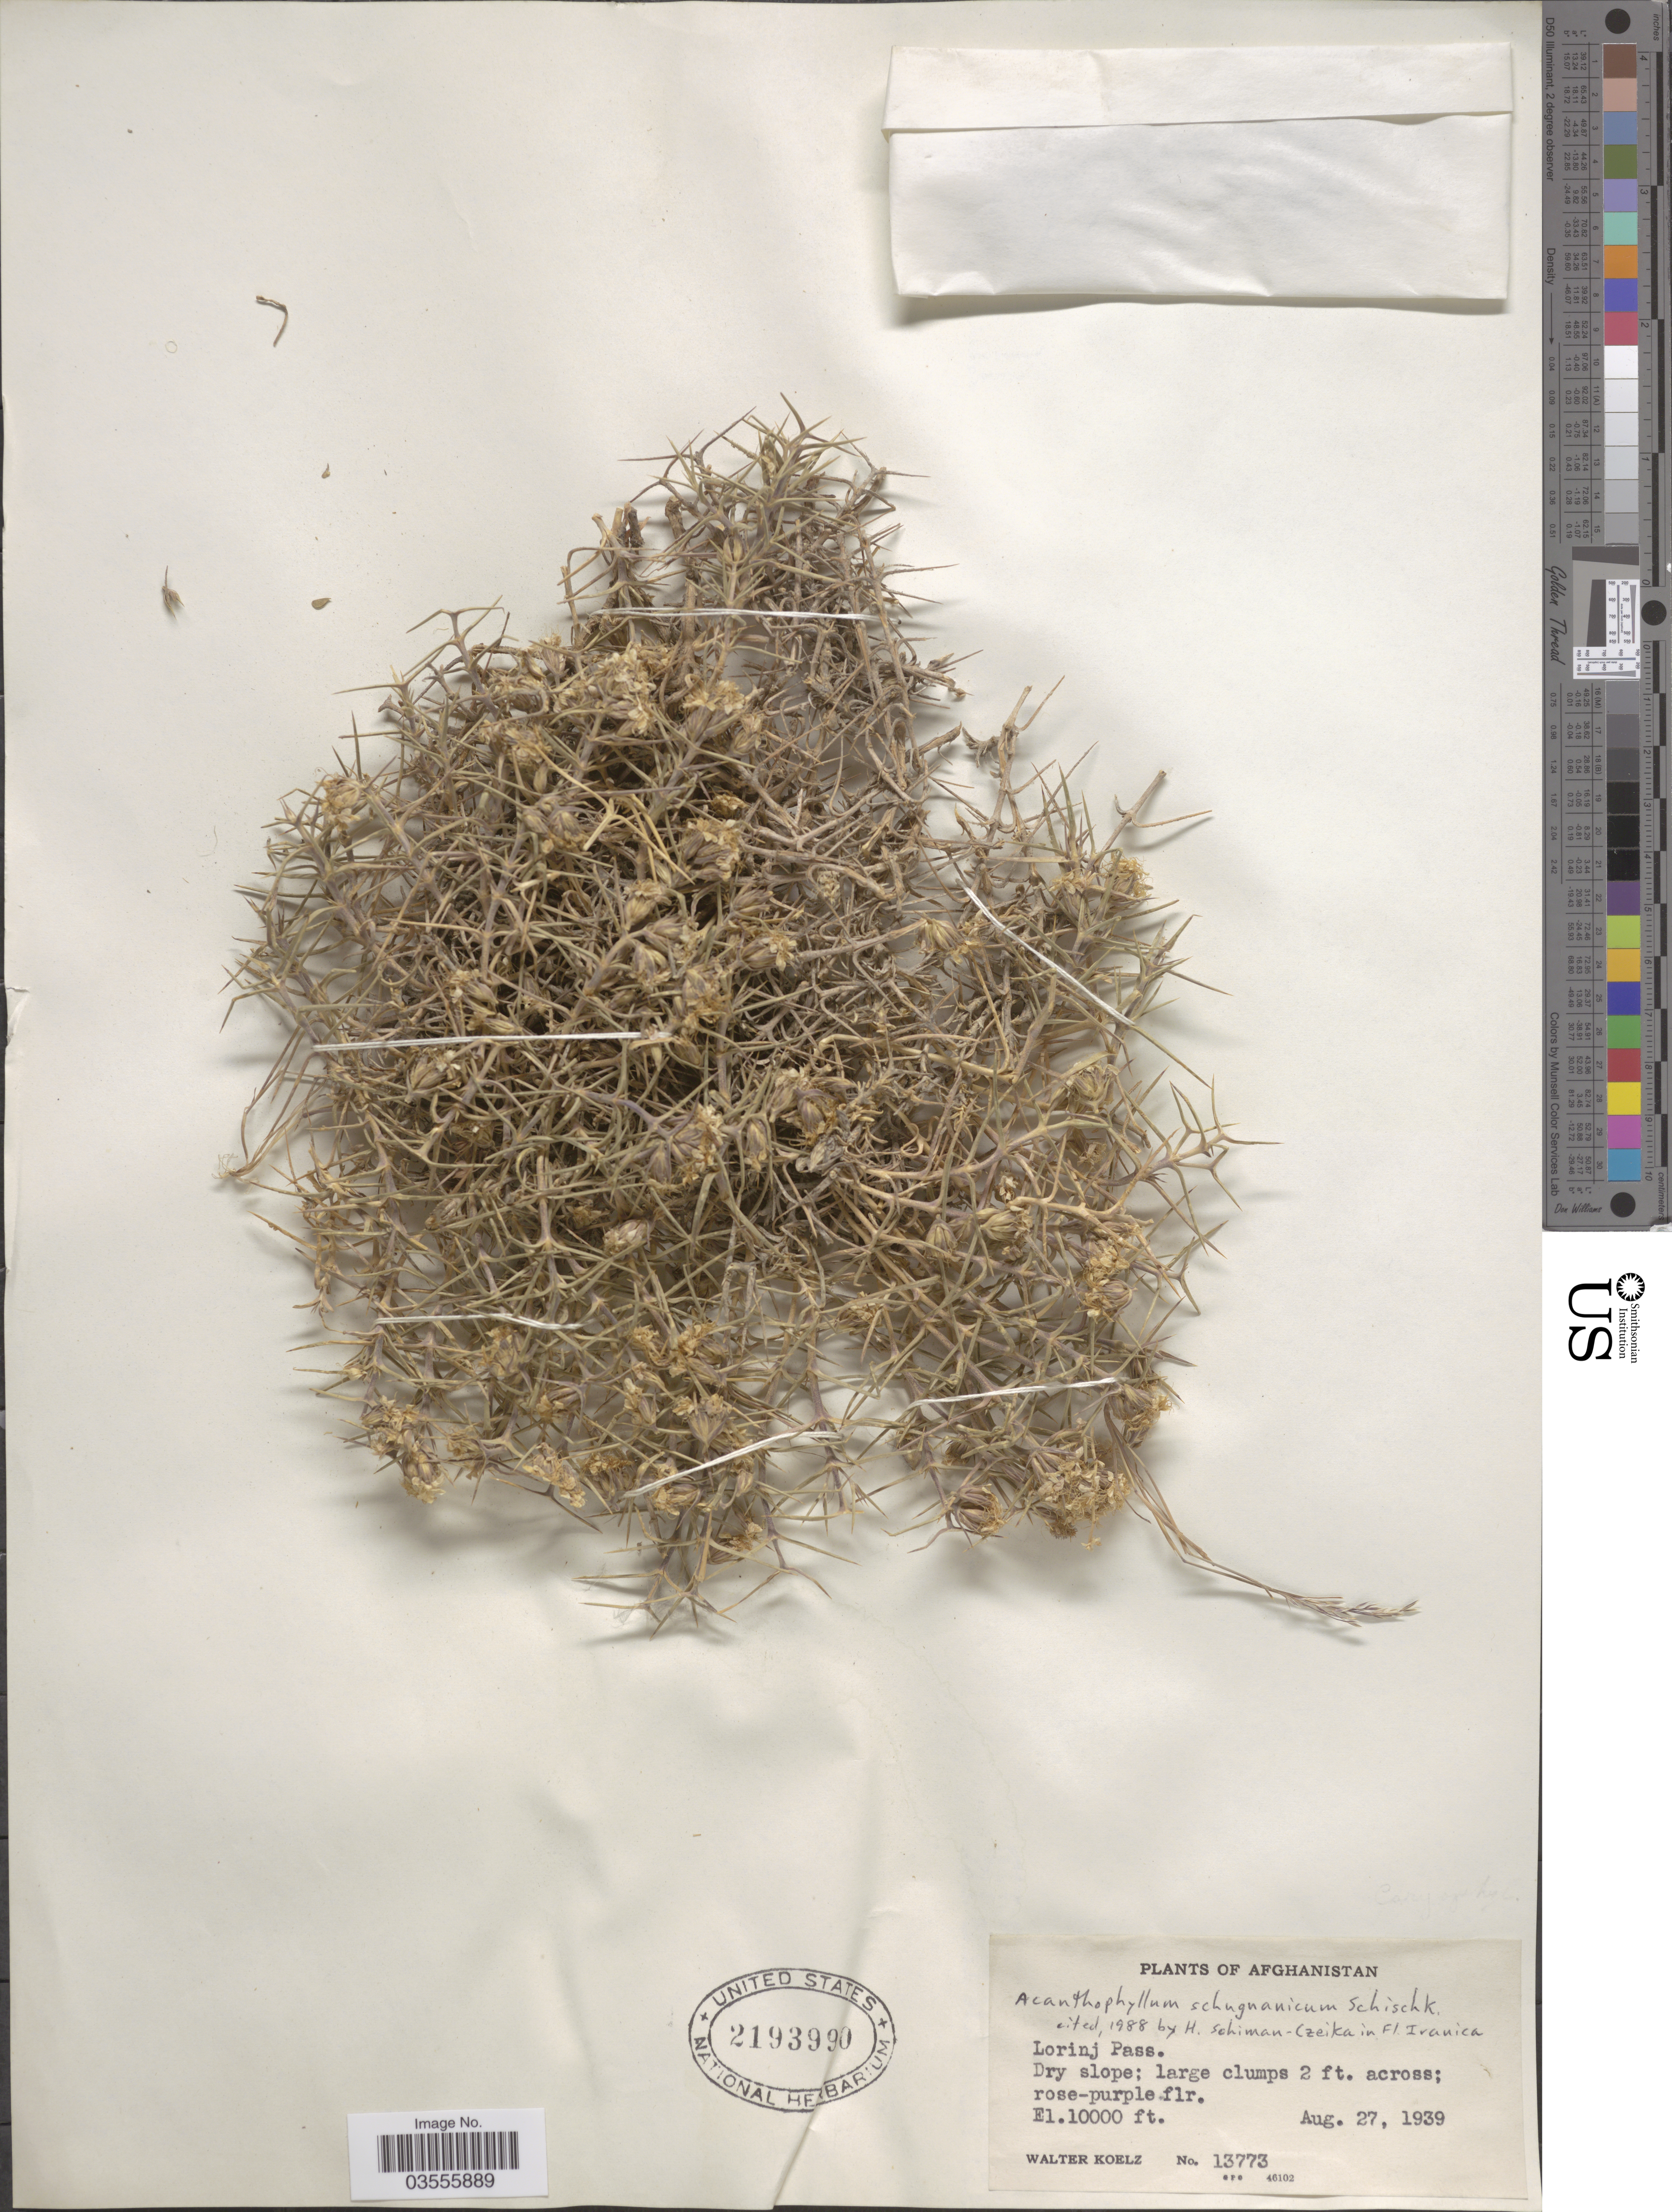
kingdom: Plantae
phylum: Tracheophyta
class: Magnoliopsida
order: Caryophyllales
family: Caryophyllaceae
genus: Acanthophyllum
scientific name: Acanthophyllum schugnanicum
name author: Schischk.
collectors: W. N. Koelz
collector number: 13773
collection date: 1939-08-27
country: Afghanistan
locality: Lorinj Pass.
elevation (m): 3048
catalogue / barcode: US 2193990